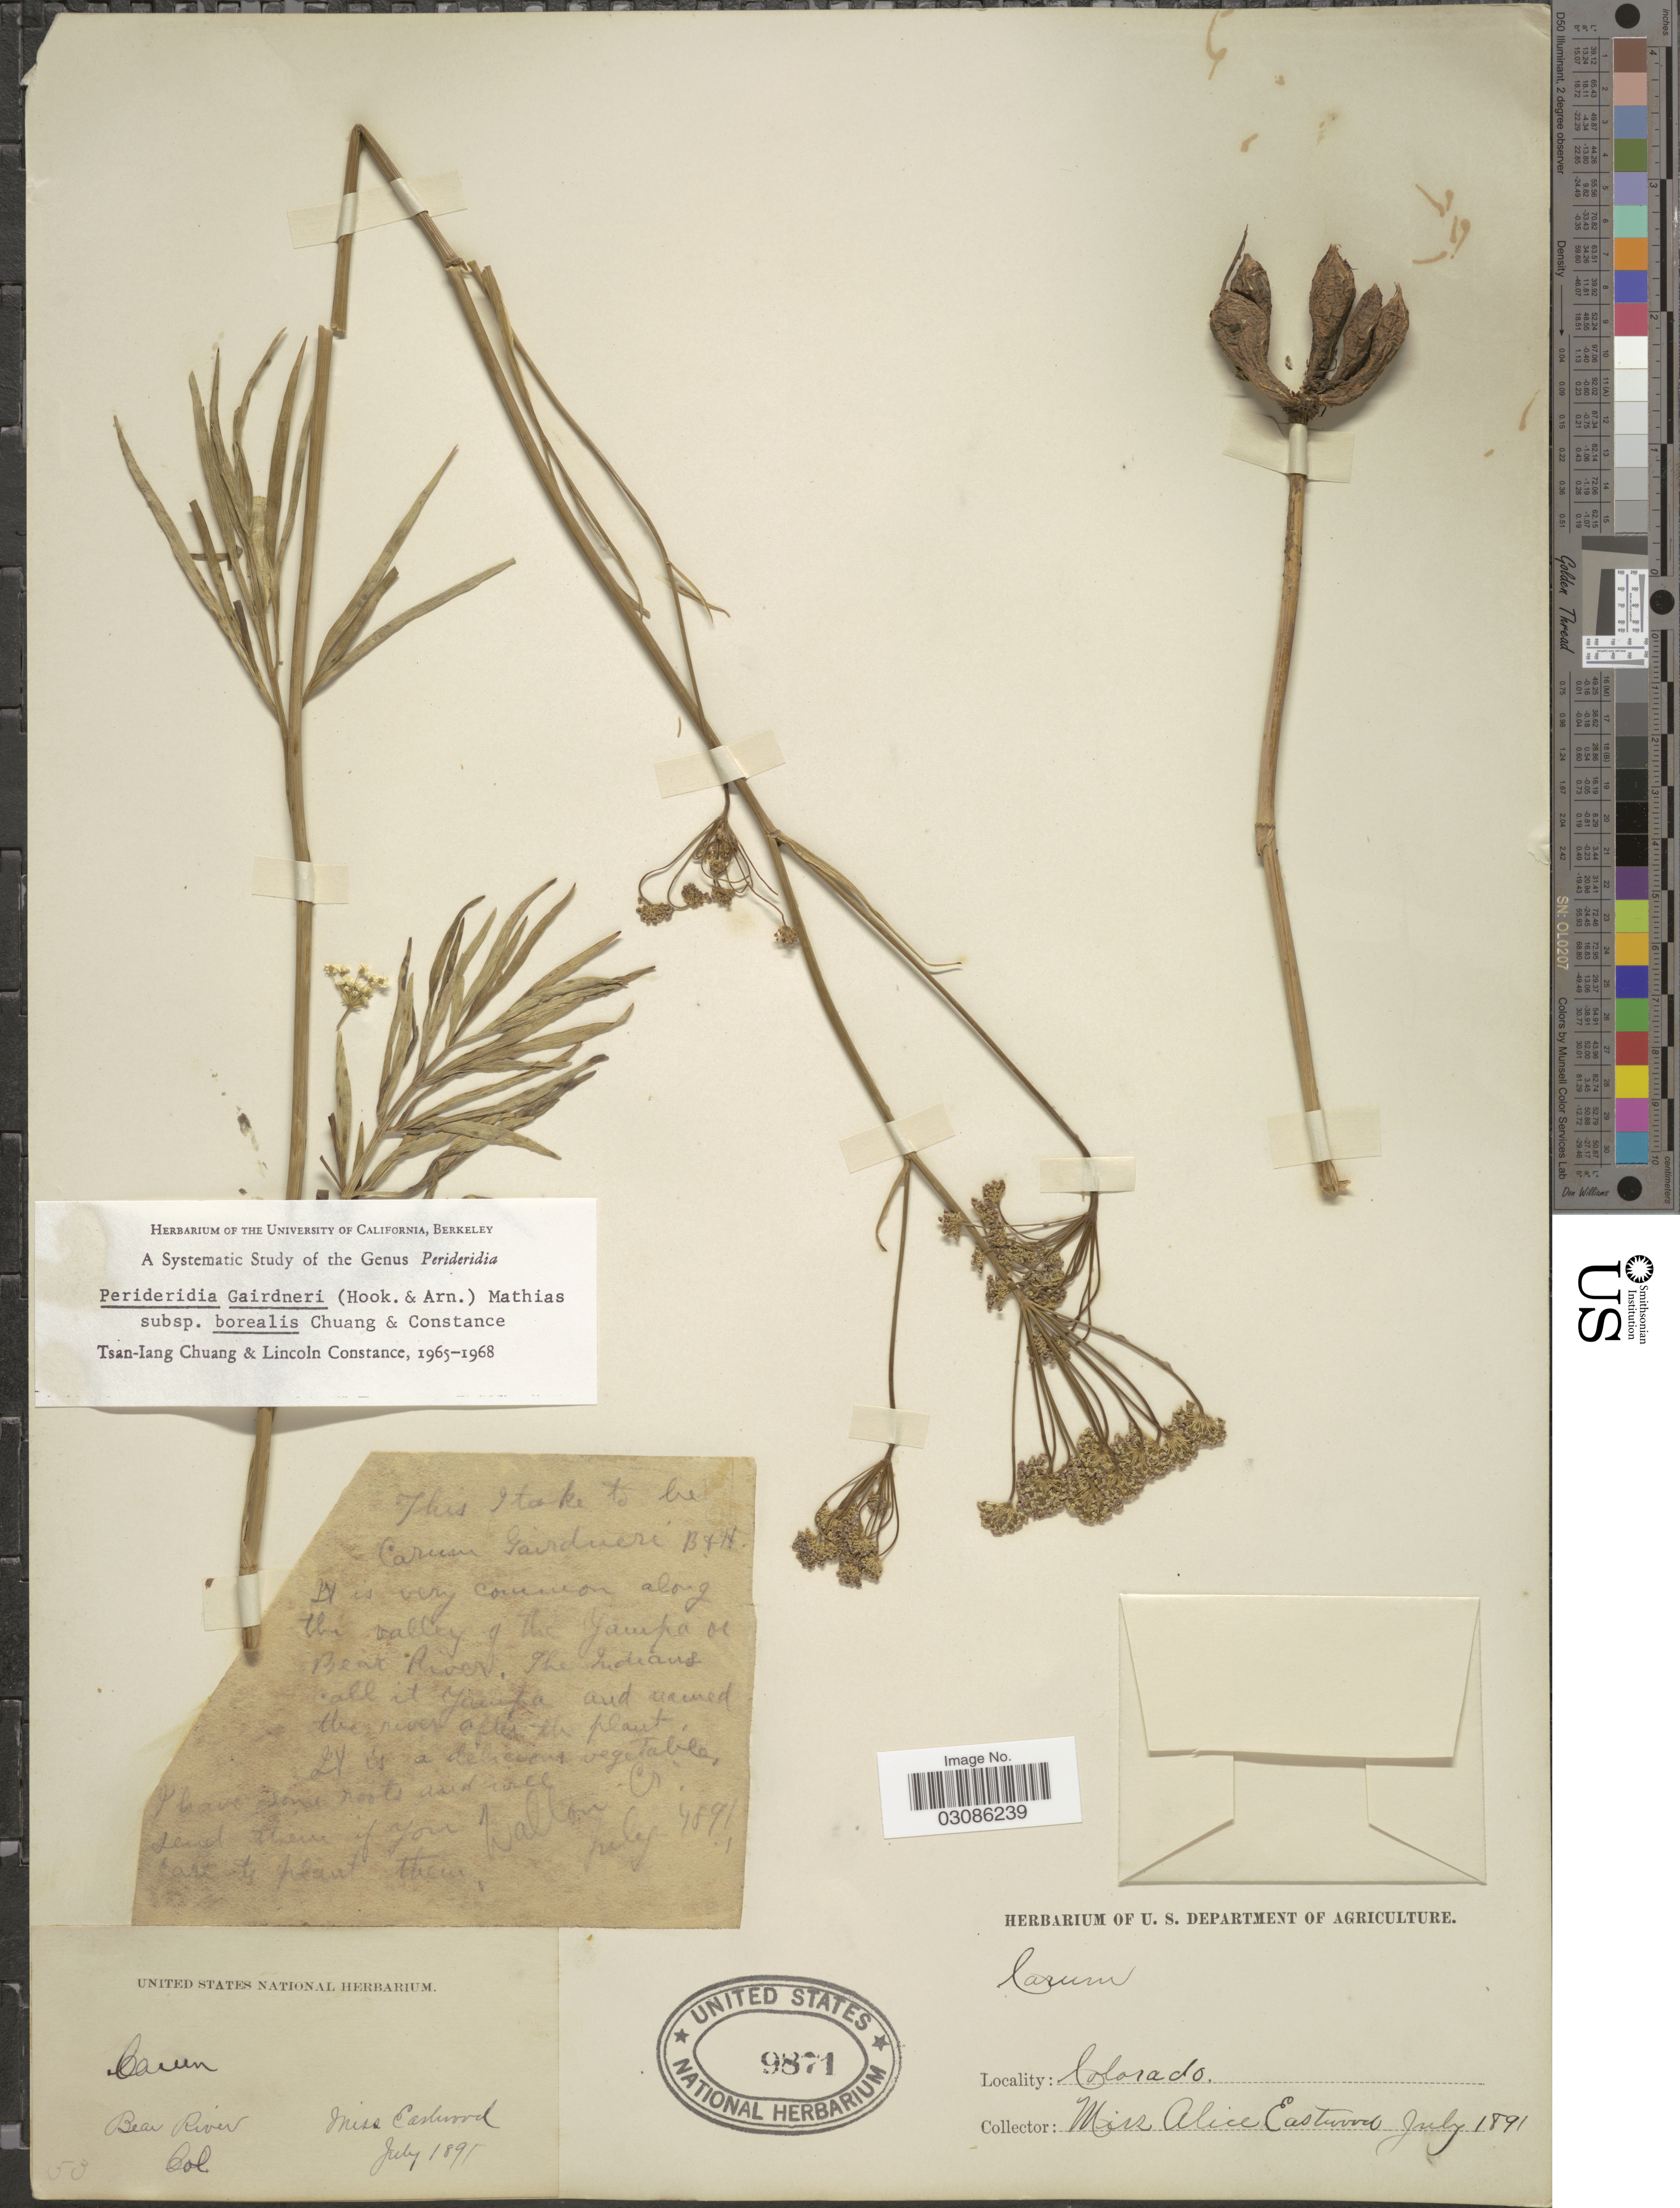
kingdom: Plantae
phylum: Tracheophyta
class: Magnoliopsida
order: Apiales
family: Apiaceae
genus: Perideridia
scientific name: Perideridia gairdneri subsp. borealis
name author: T.I. Chuang & Constance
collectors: A. Eastwood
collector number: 53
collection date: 1891-07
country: United States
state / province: Colorado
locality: Bear River.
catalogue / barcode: US 9871